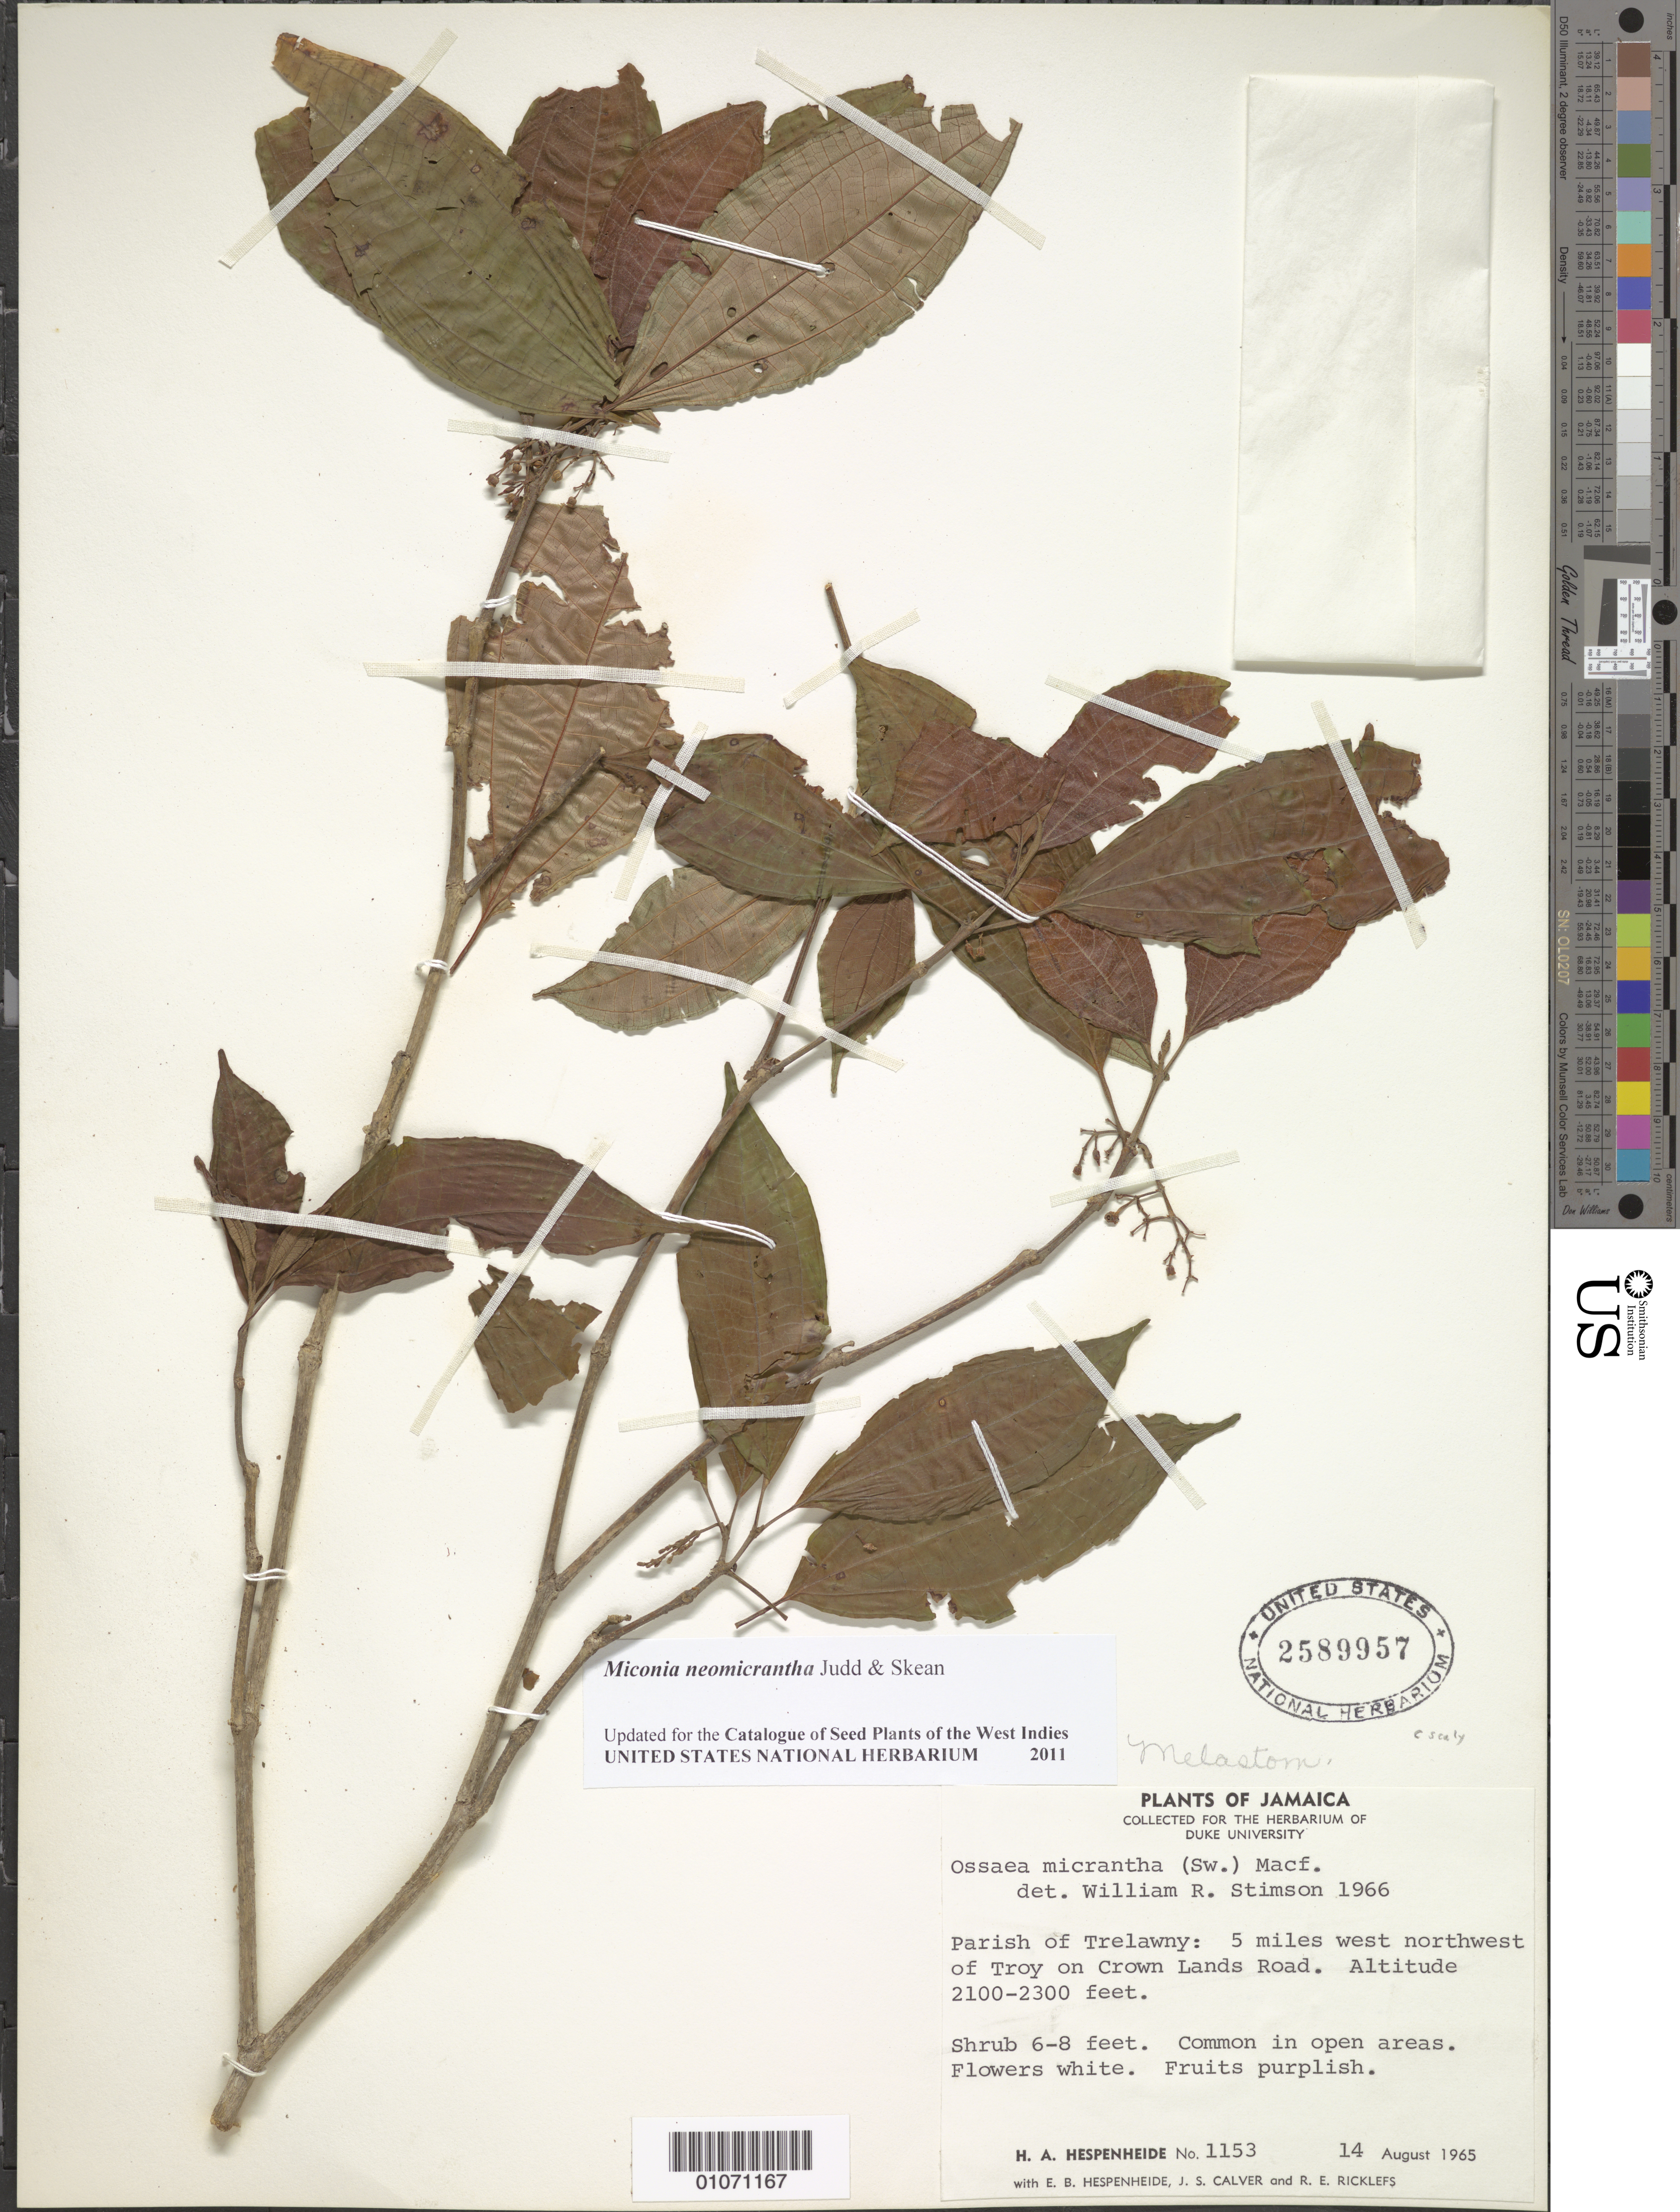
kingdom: Plantae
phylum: Tracheophyta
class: Magnoliopsida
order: Myrtales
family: Melastomataceae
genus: Miconia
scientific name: Miconia neomicrantha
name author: Judd & Skean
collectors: H. A. Hespenheide, E. Hespenheide, J. Calver & R. Ricklefs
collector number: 1153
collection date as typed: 14 Aug 1965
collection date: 1965-08-14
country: Jamaica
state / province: Trelawny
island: Jamaica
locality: Troy, 5 miles WNW on Brown Lands Road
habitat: Common in open areas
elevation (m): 640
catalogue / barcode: US 2589957